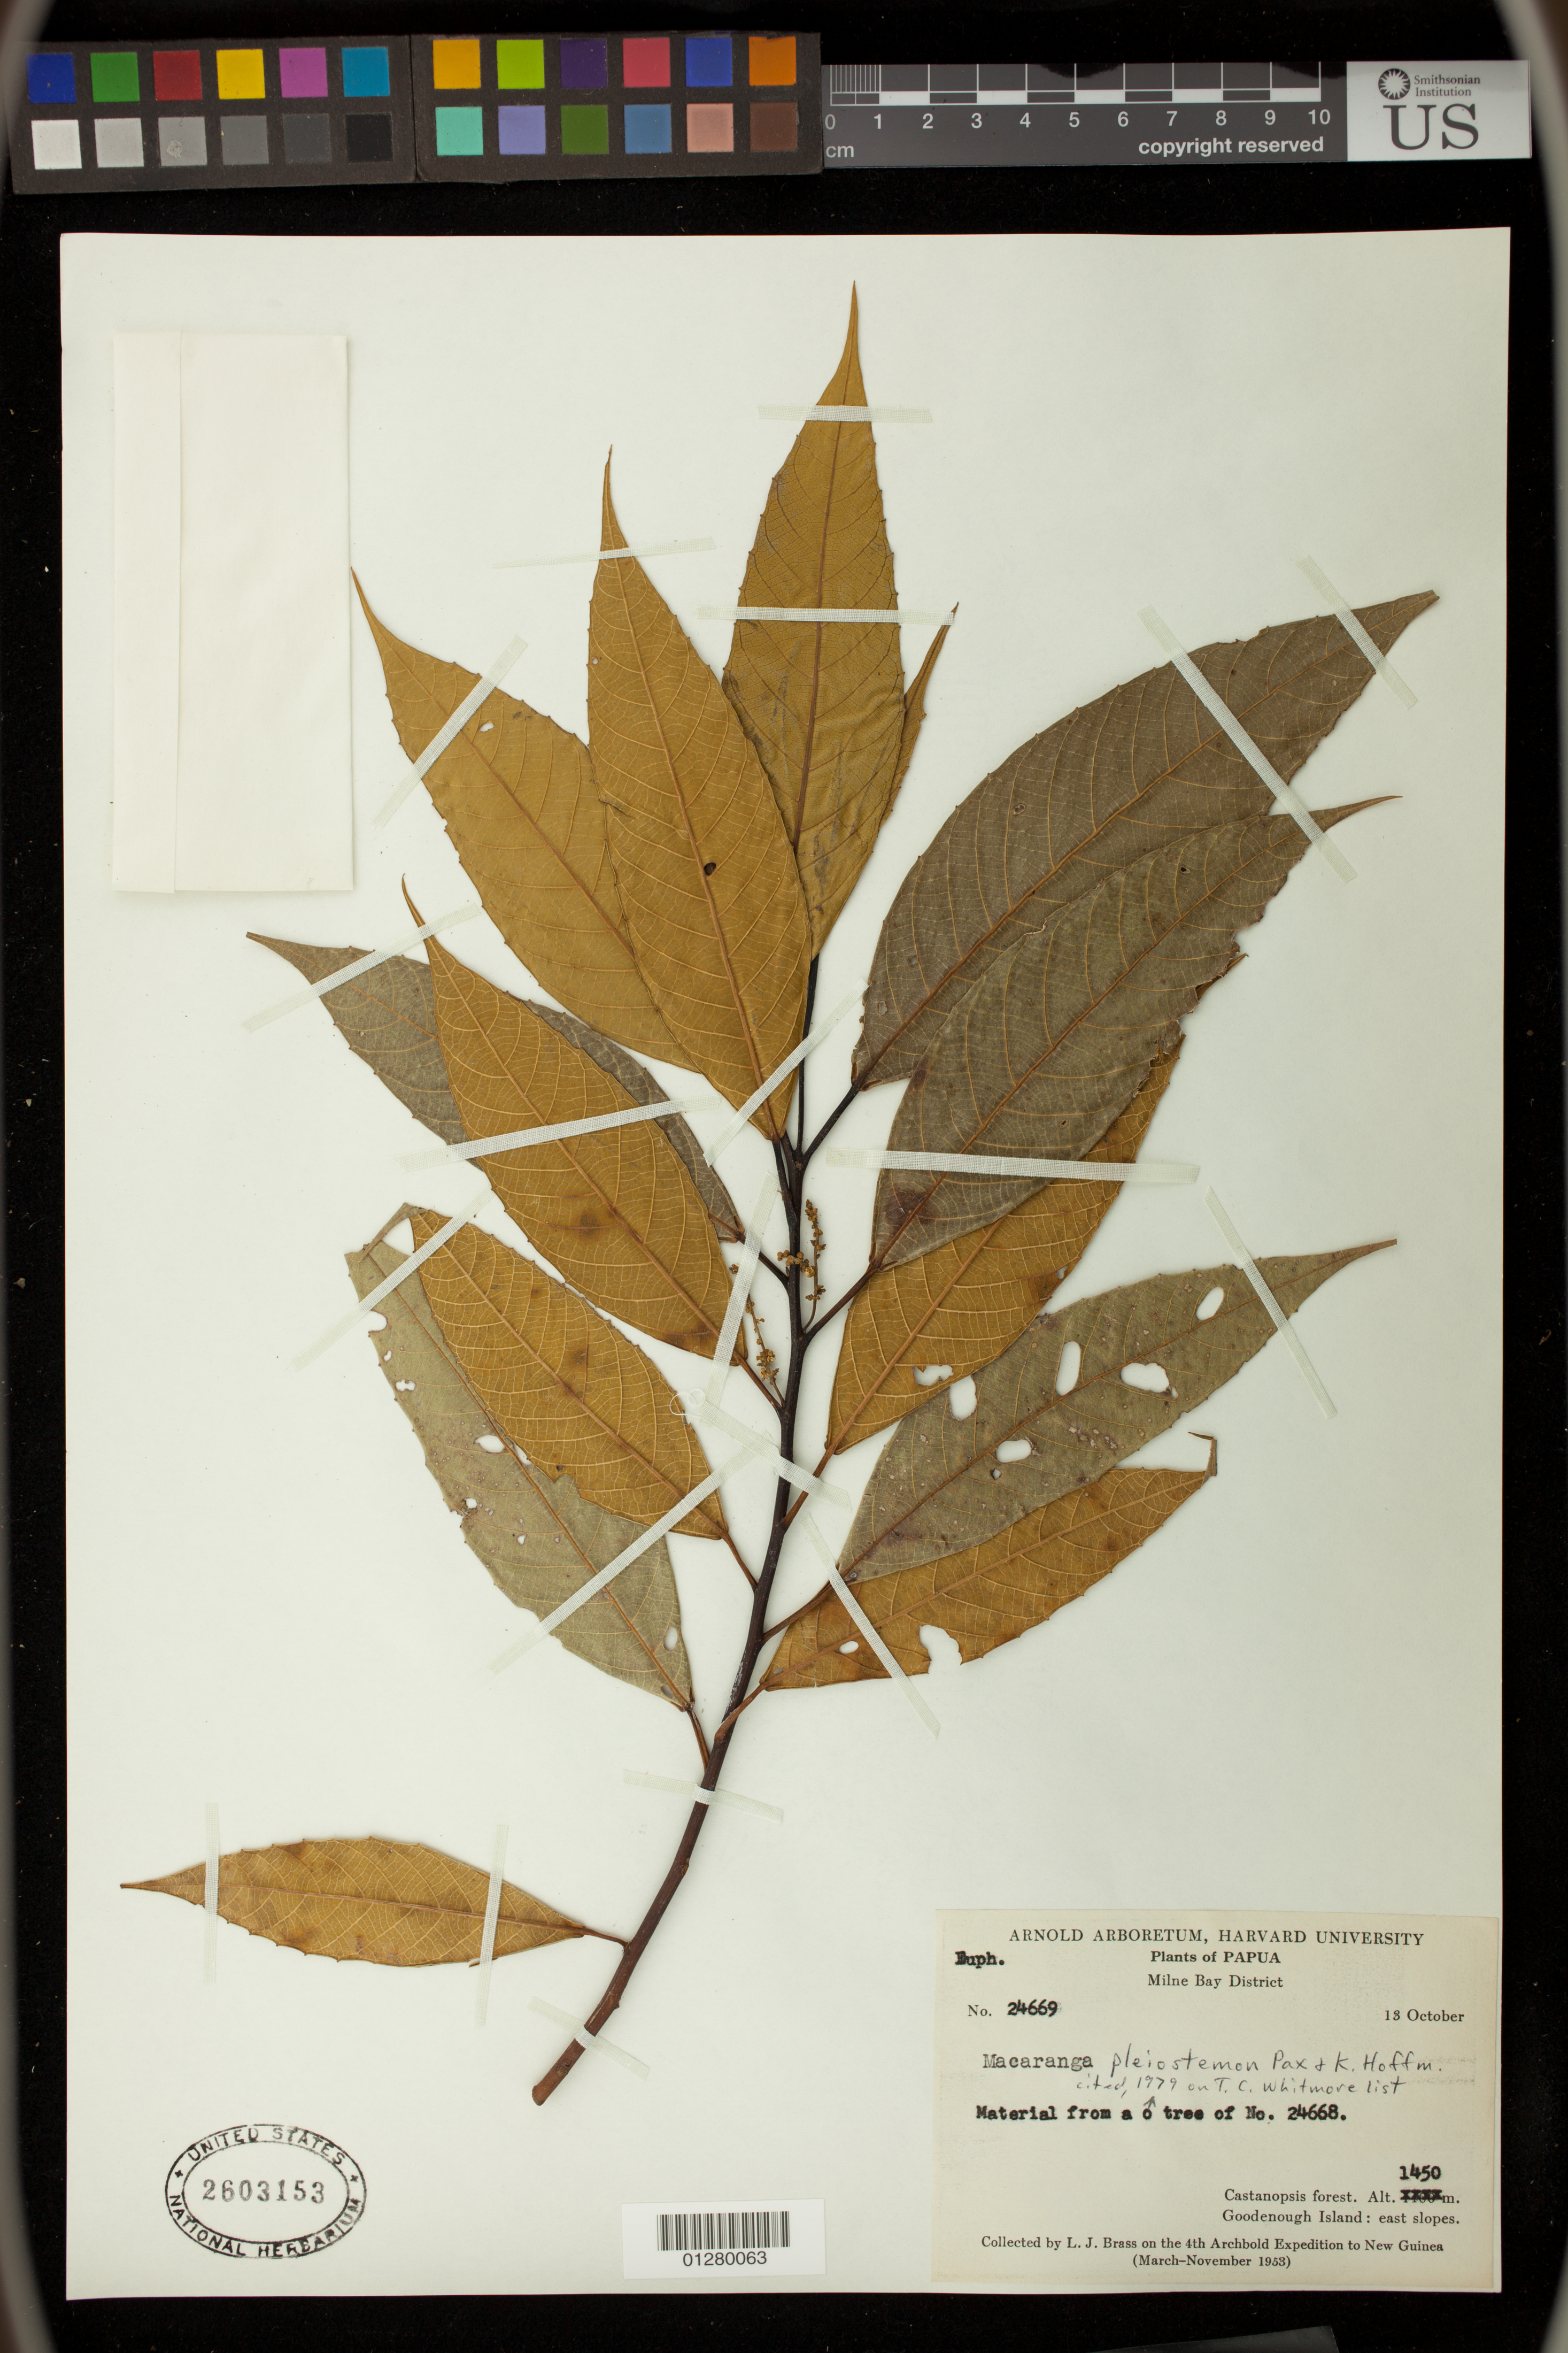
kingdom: Plantae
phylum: Tracheophyta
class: Magnoliopsida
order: Malpighiales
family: Euphorbiaceae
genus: Macaranga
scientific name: Macaranga pleiostemon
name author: Pax & K. Hoffm.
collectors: L. J. Brass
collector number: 24669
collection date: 1953-10-13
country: Papua New Guinea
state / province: Milne Bay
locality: Goodenough Island: east slopes.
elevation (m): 1450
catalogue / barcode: US 2603153